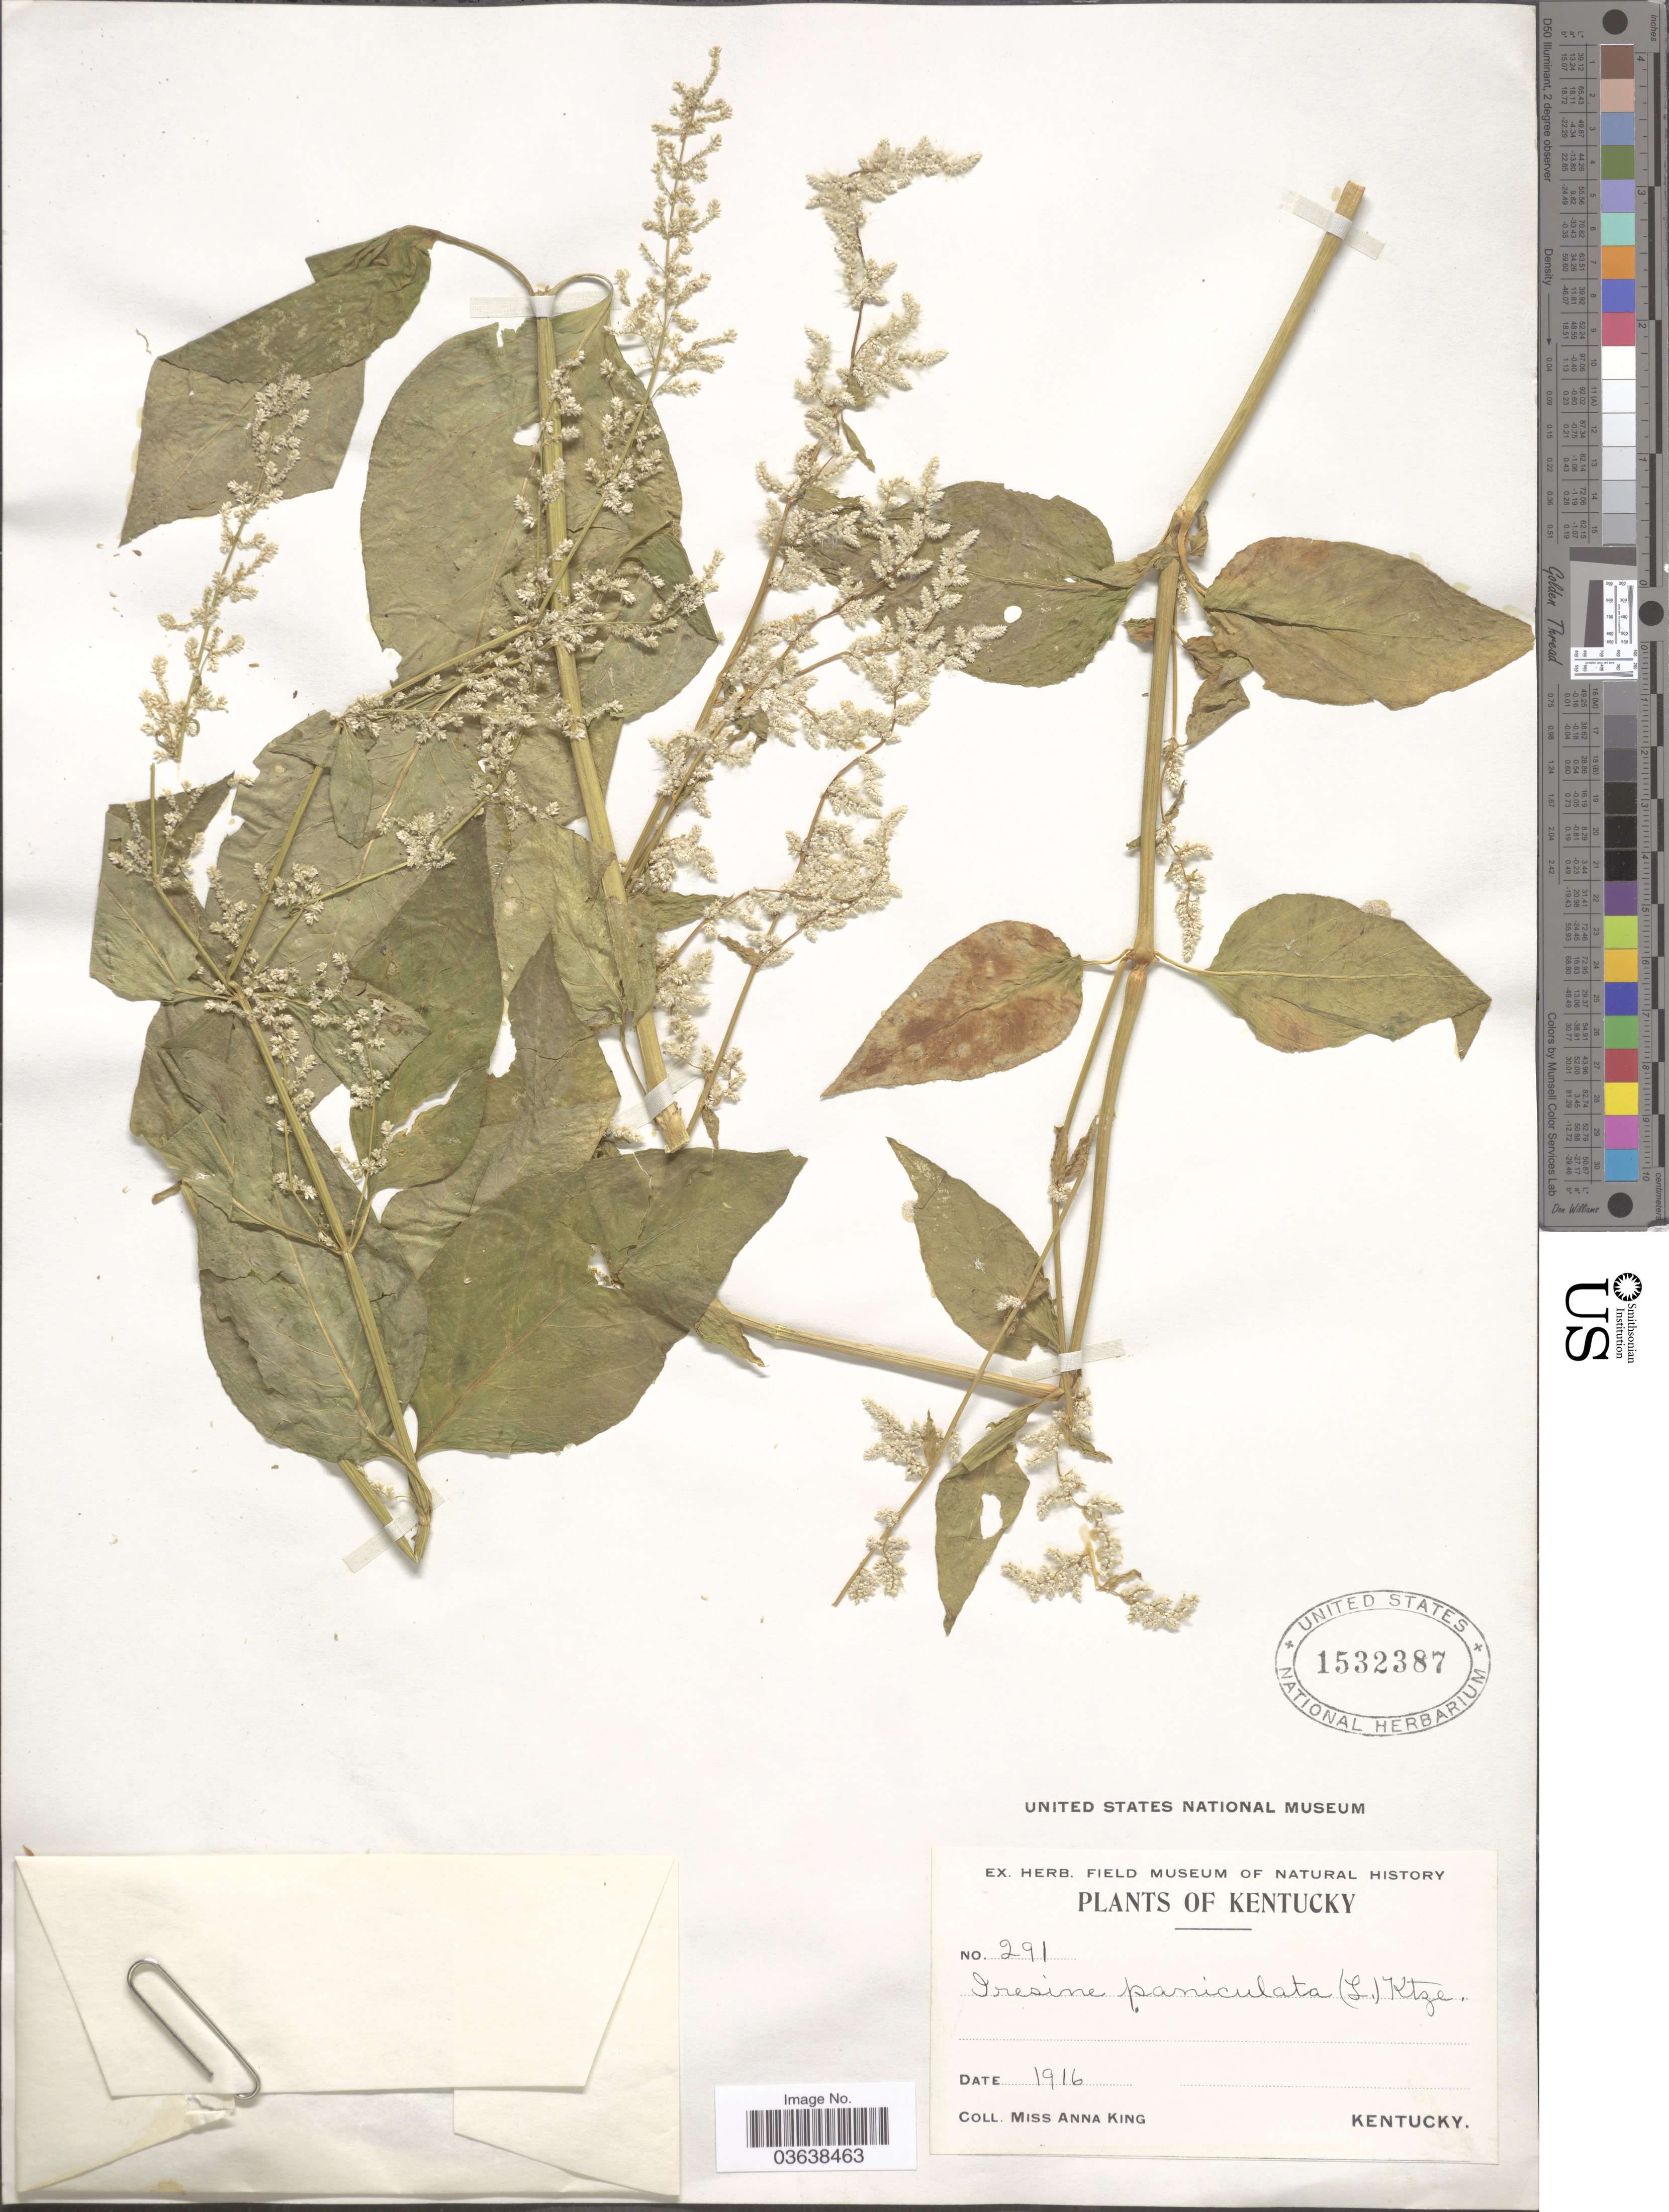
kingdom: Plantae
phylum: Tracheophyta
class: Magnoliopsida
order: Caryophyllales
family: Amaranthaceae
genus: Iresine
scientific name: Iresine rhizomatosa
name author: Standl.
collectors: A. King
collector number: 291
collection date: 1916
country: United States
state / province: Kentucky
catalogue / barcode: US 1532387